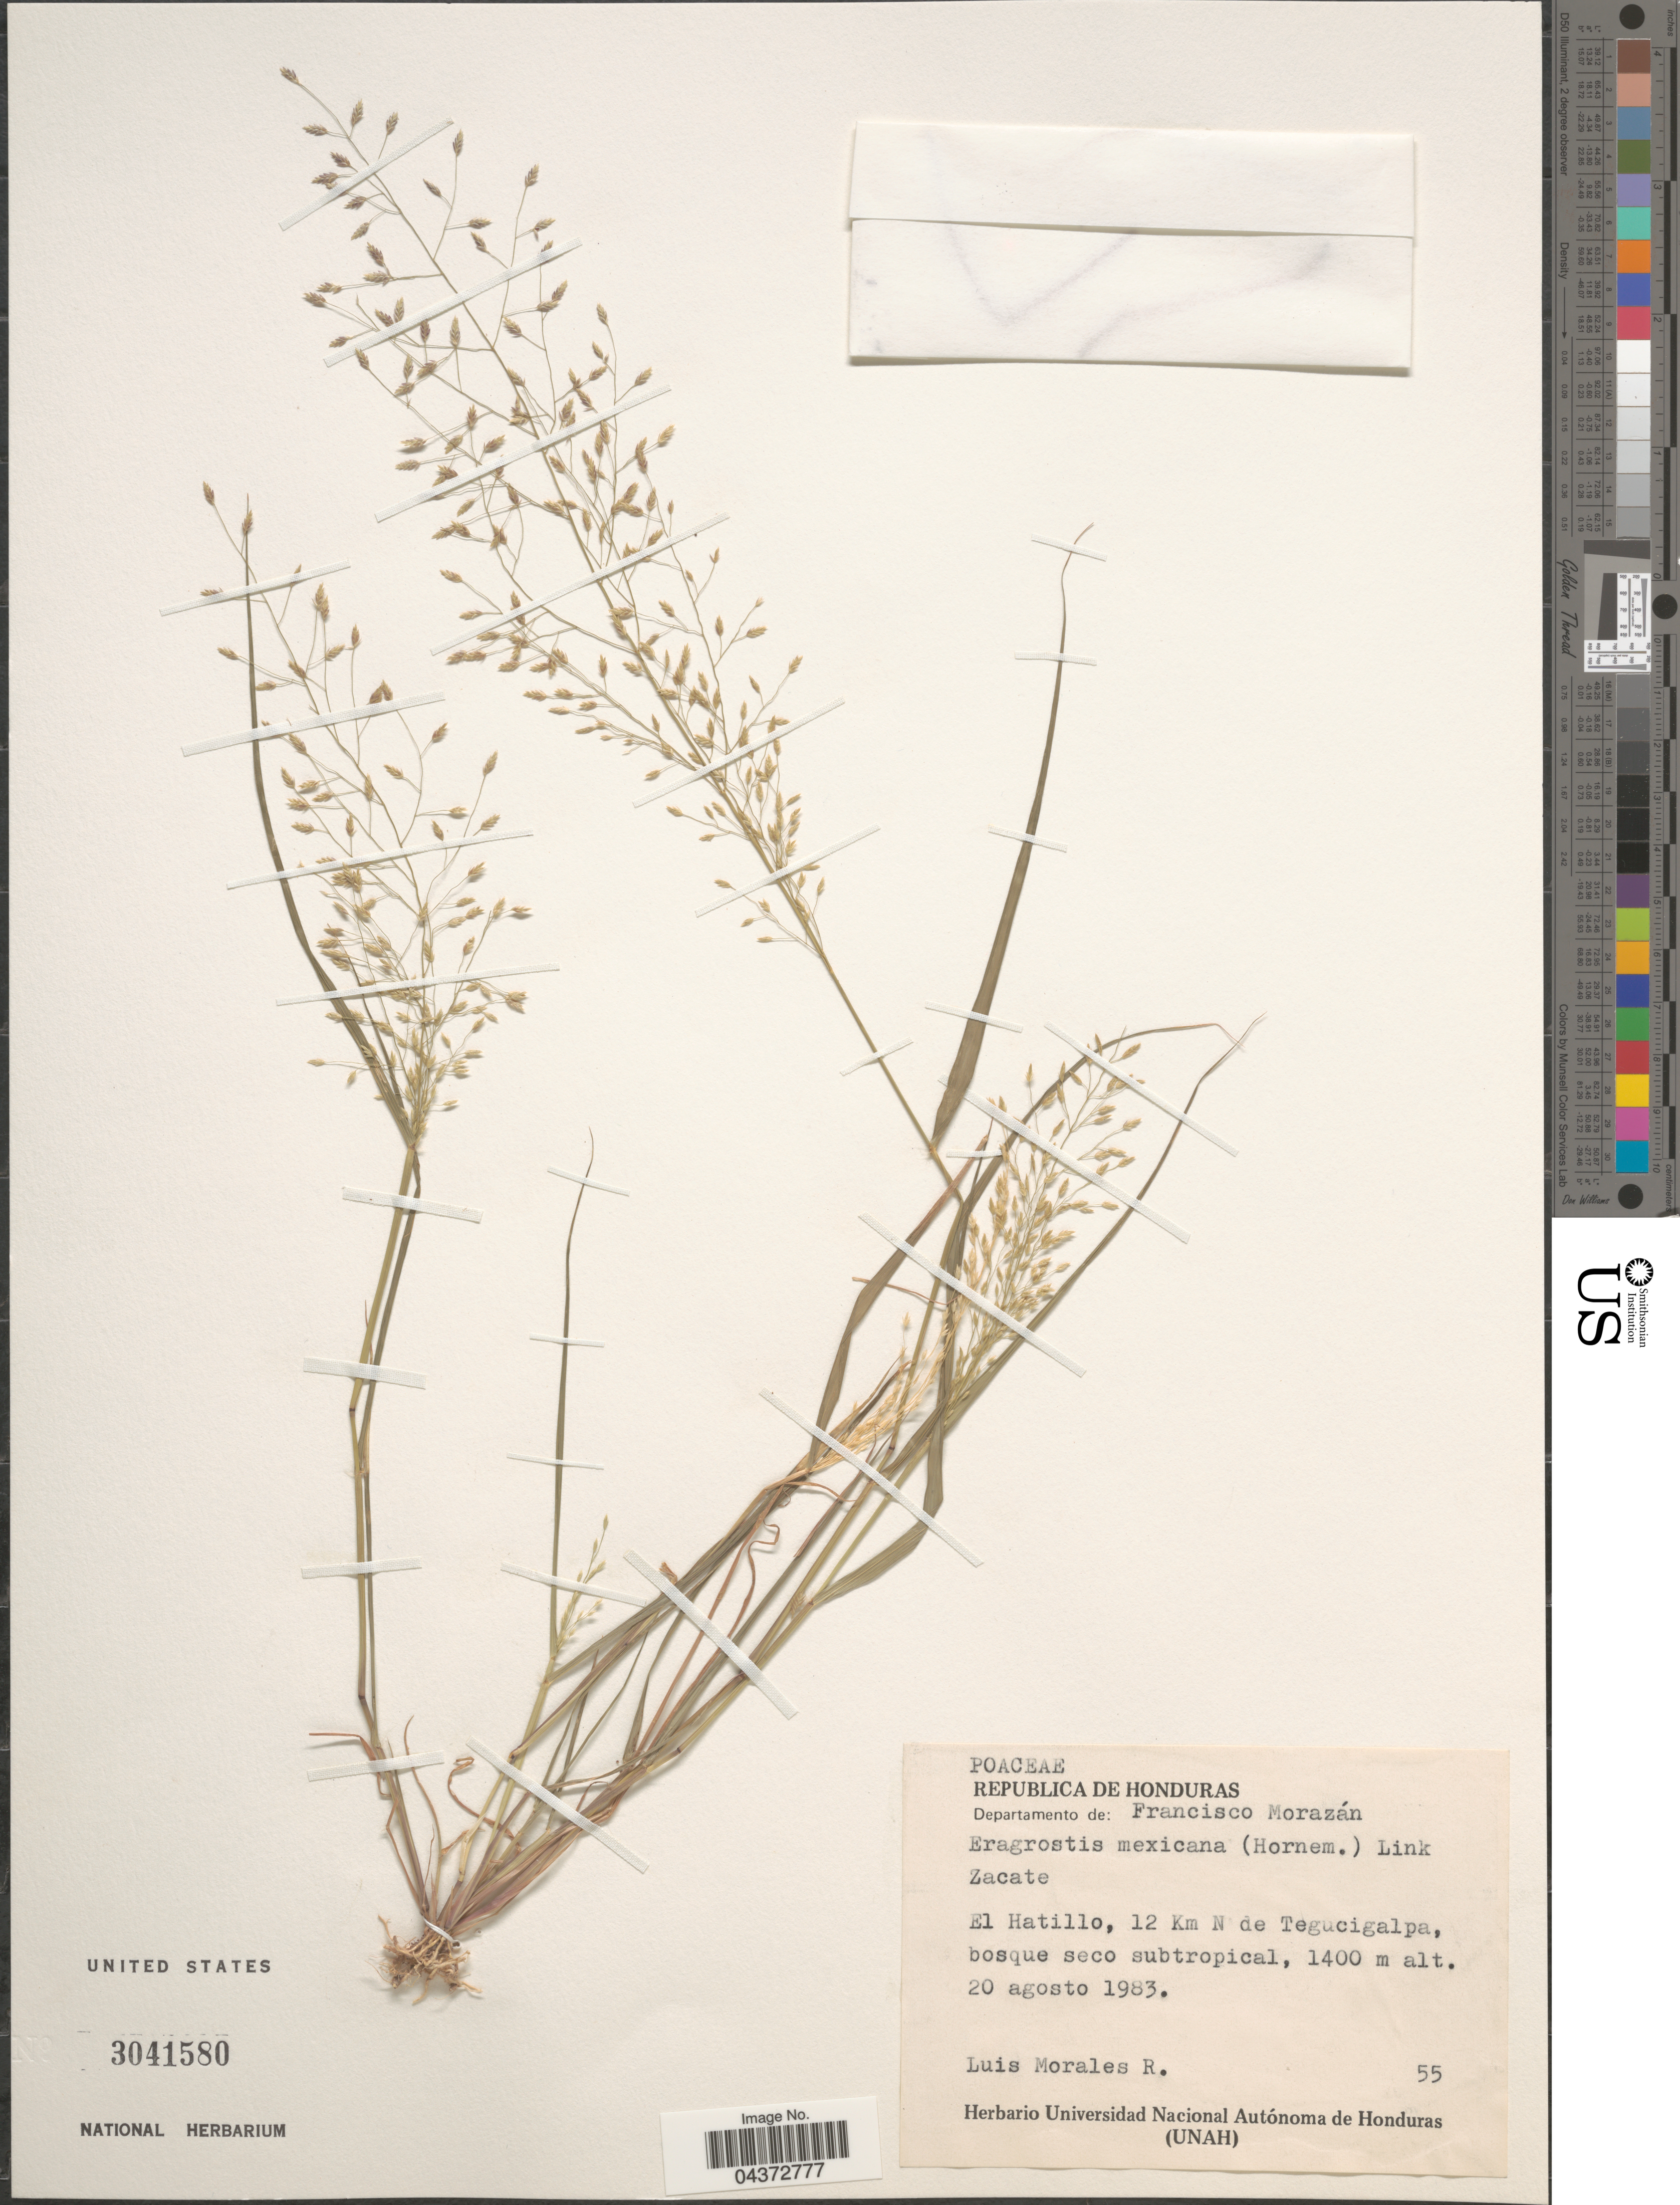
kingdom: Plantae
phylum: Tracheophyta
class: Liliopsida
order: Poales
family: Poaceae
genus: Eragrostis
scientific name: Eragrostis mexicana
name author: (Hornem.) Link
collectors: L. Morales R.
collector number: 55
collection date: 1983-08-20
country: Honduras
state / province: Fco. Morazán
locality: Republica de Honduras. Departamento de: Francisco Morazán. Zacate. El Hatillo, 12 Km N de Tegucigalpa, bosque seco subtropical.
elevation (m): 1400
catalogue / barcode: US 3041580